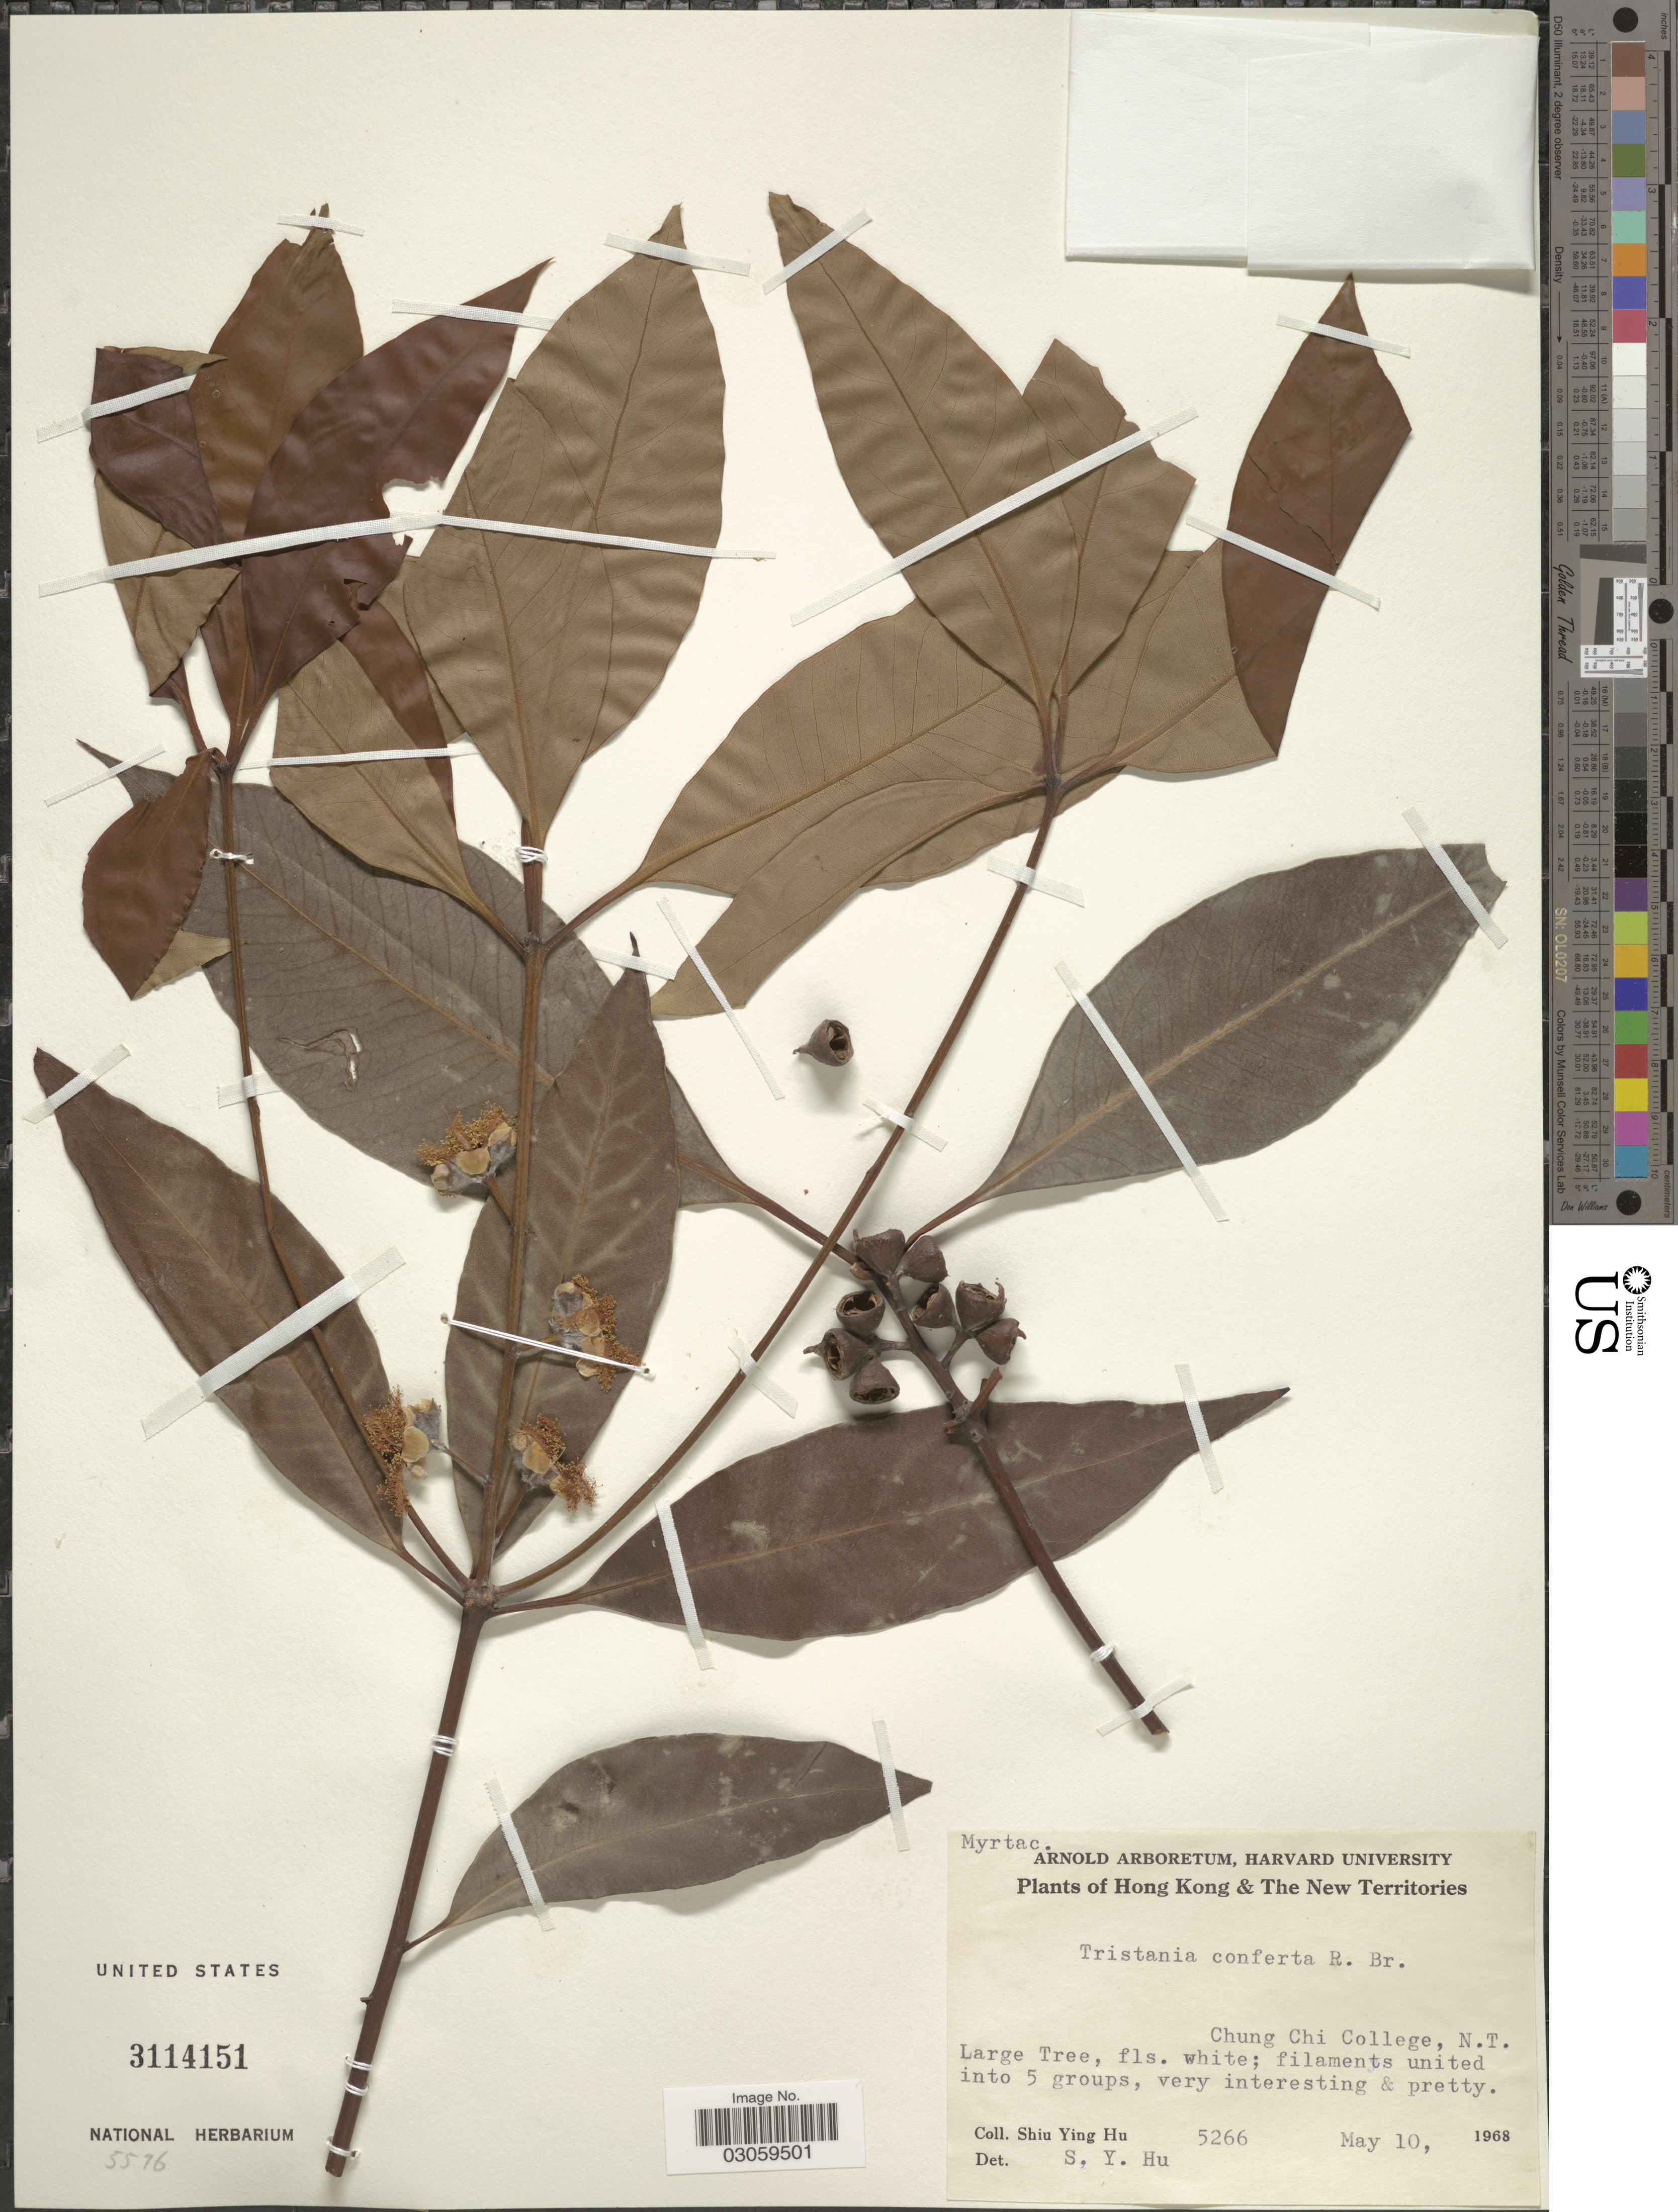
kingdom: Plantae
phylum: Tracheophyta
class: Magnoliopsida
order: Myrtales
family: Myrtaceae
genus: Lophostemon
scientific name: Lophostemon confertus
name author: (R. Br.) P.G. Wilson & J. T. Waterh.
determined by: Strong, Mark T., (BOT), Smithsonian Institution - National Museum of Natural History (UNITED STATES)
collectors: S. Y. Hu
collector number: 5266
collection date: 1968-05-10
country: China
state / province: Hong Kong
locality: Chung Chi College, N.T.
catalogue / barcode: US 3114151